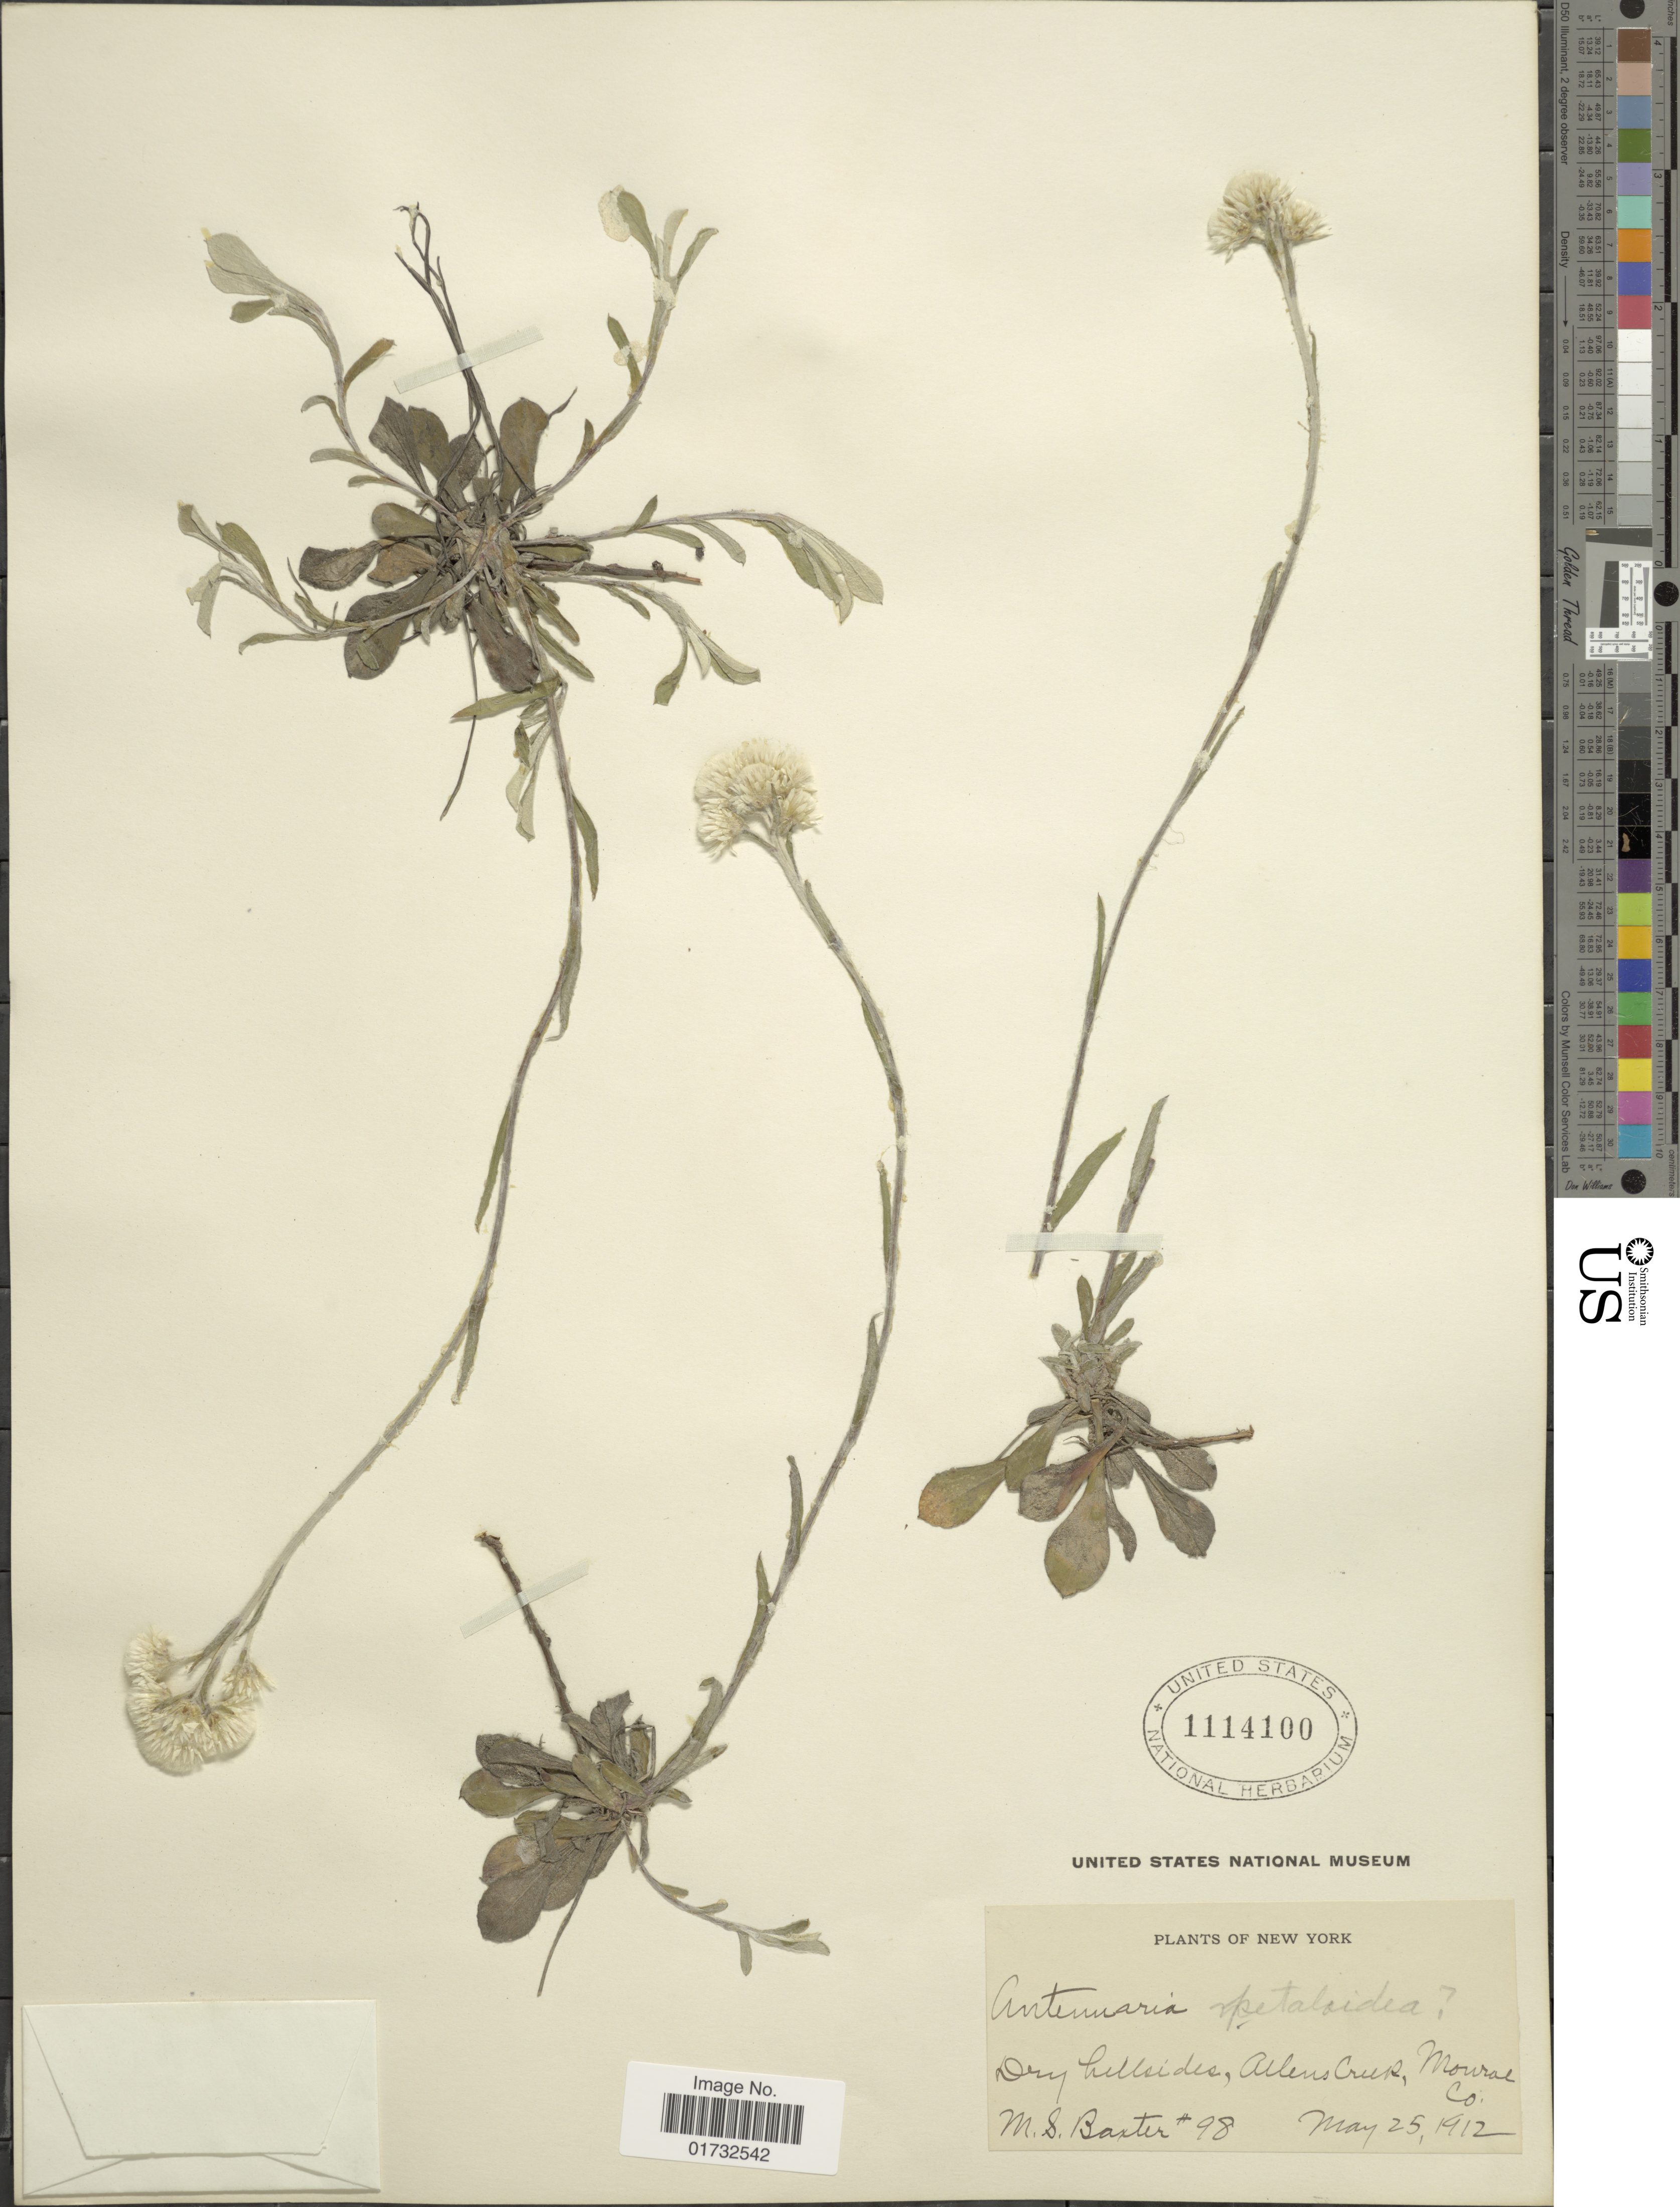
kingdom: Plantae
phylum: Tracheophyta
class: Magnoliopsida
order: Asterales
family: Asteraceae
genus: Antennaria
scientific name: Antennaria petaloidea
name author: (Fernald) Fernald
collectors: M. Baxter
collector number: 98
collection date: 1912-05-25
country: United States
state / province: New York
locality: Allens Creek, Monroe Co.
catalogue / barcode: US 1114100